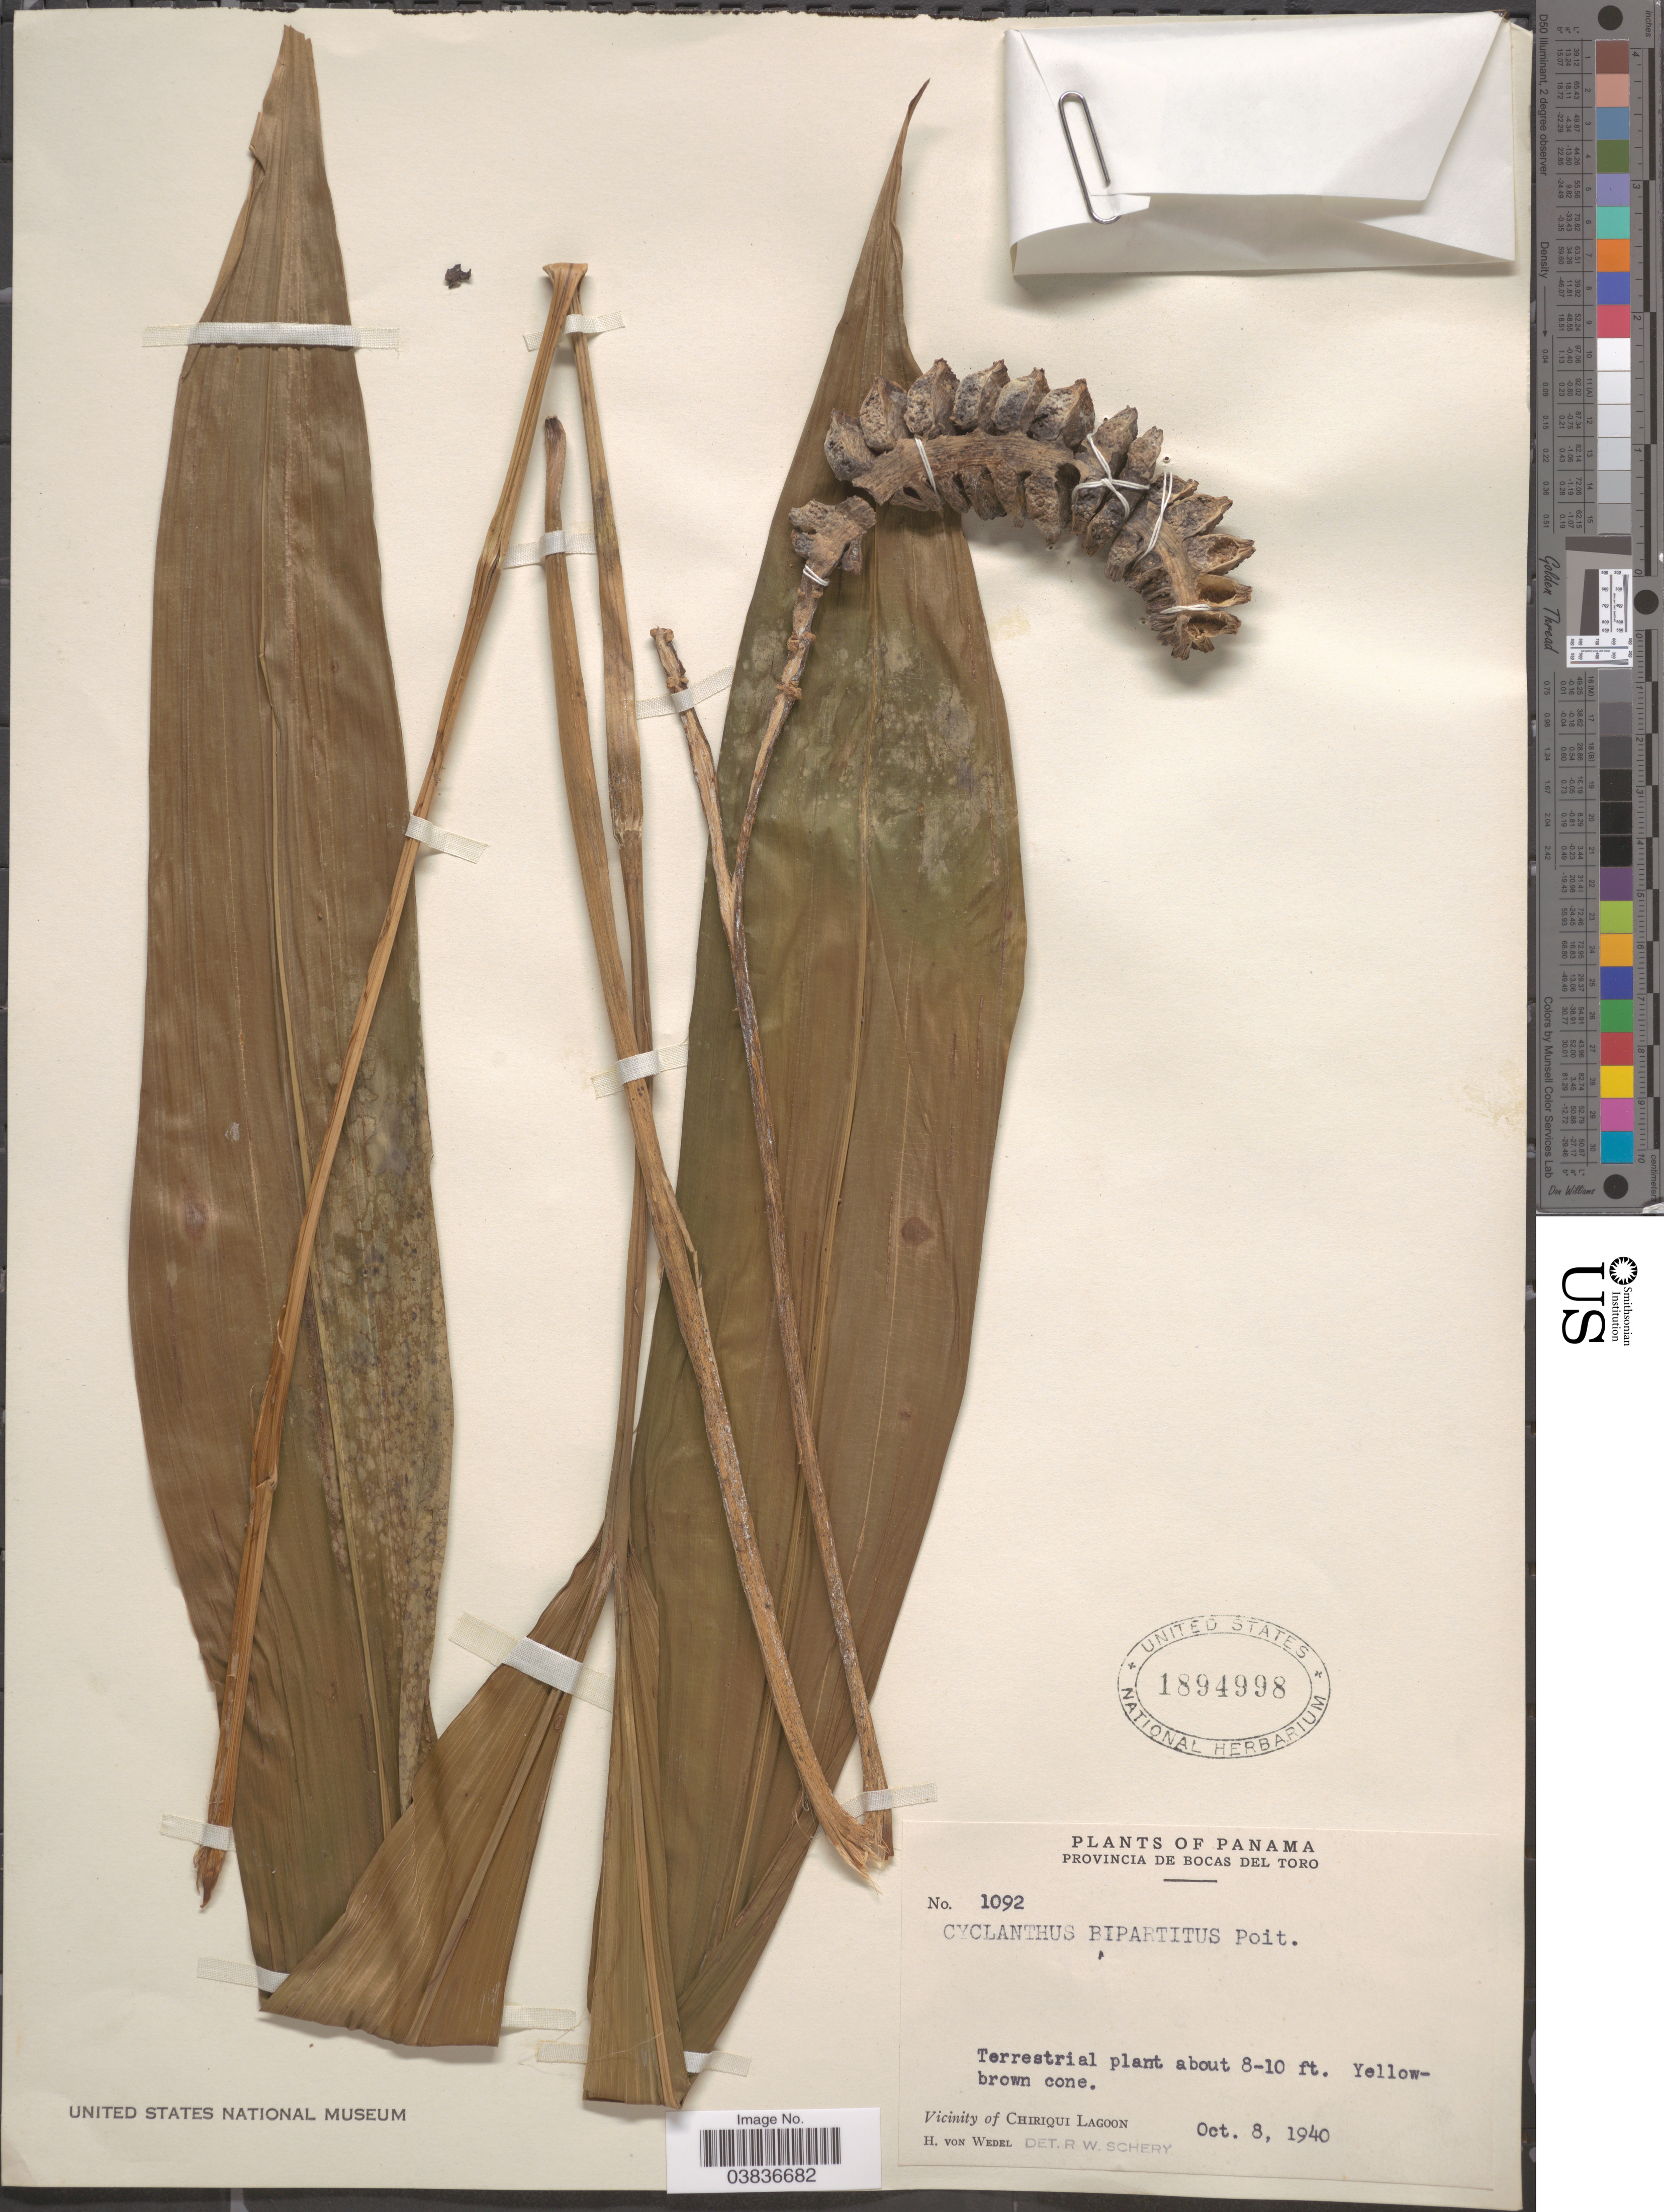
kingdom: Plantae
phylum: Tracheophyta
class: Liliopsida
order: Pandanales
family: Cyclanthaceae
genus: Cyclanthus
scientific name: Cyclanthus bipartitus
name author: Poit. ex A. Rich.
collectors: H. von Wedel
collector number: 1092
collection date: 1940-10-08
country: Panama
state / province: Bocas del Toro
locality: Vicinity of Chiriqui Lagoon.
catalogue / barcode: US 1894998